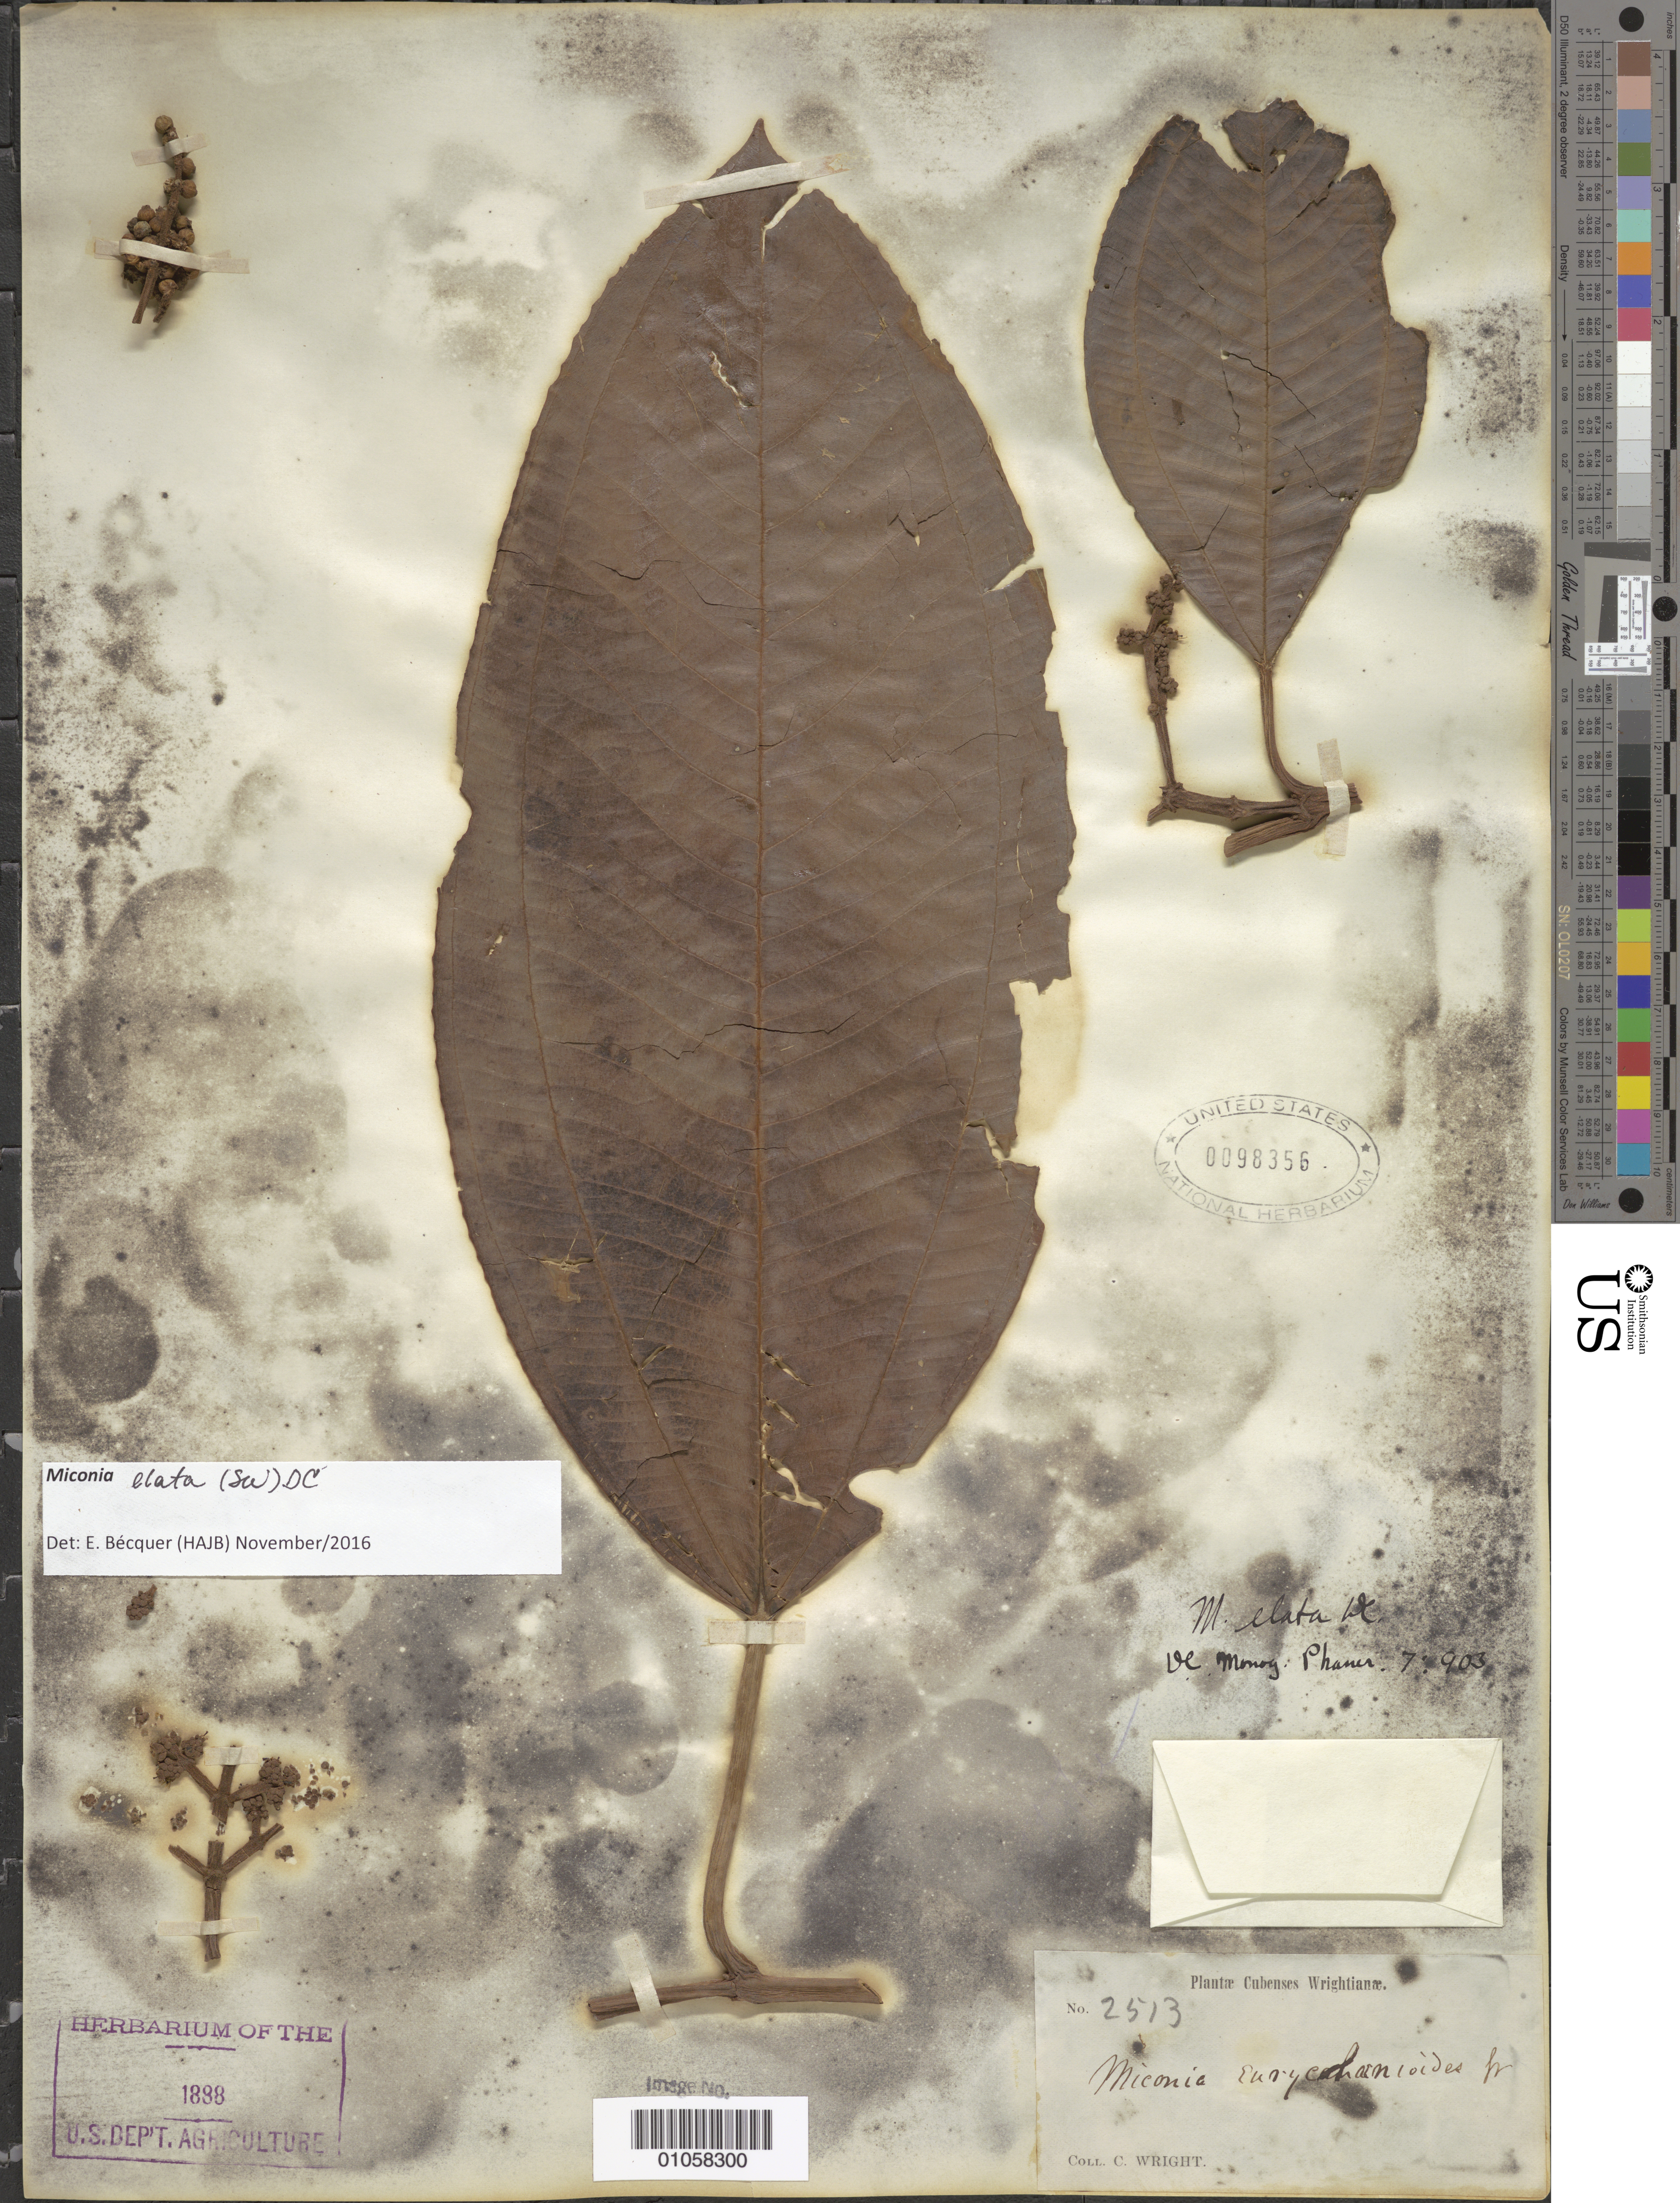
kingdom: Plantae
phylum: Tracheophyta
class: Magnoliopsida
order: Myrtales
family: Melastomataceae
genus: Miconia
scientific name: Miconia elata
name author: (Sw.) DC.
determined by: Bécquer Granados, E. R., (HAJB)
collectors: C. Wright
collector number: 2513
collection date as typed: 1800 to 1899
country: Cuba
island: Cuba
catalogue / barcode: US 98356